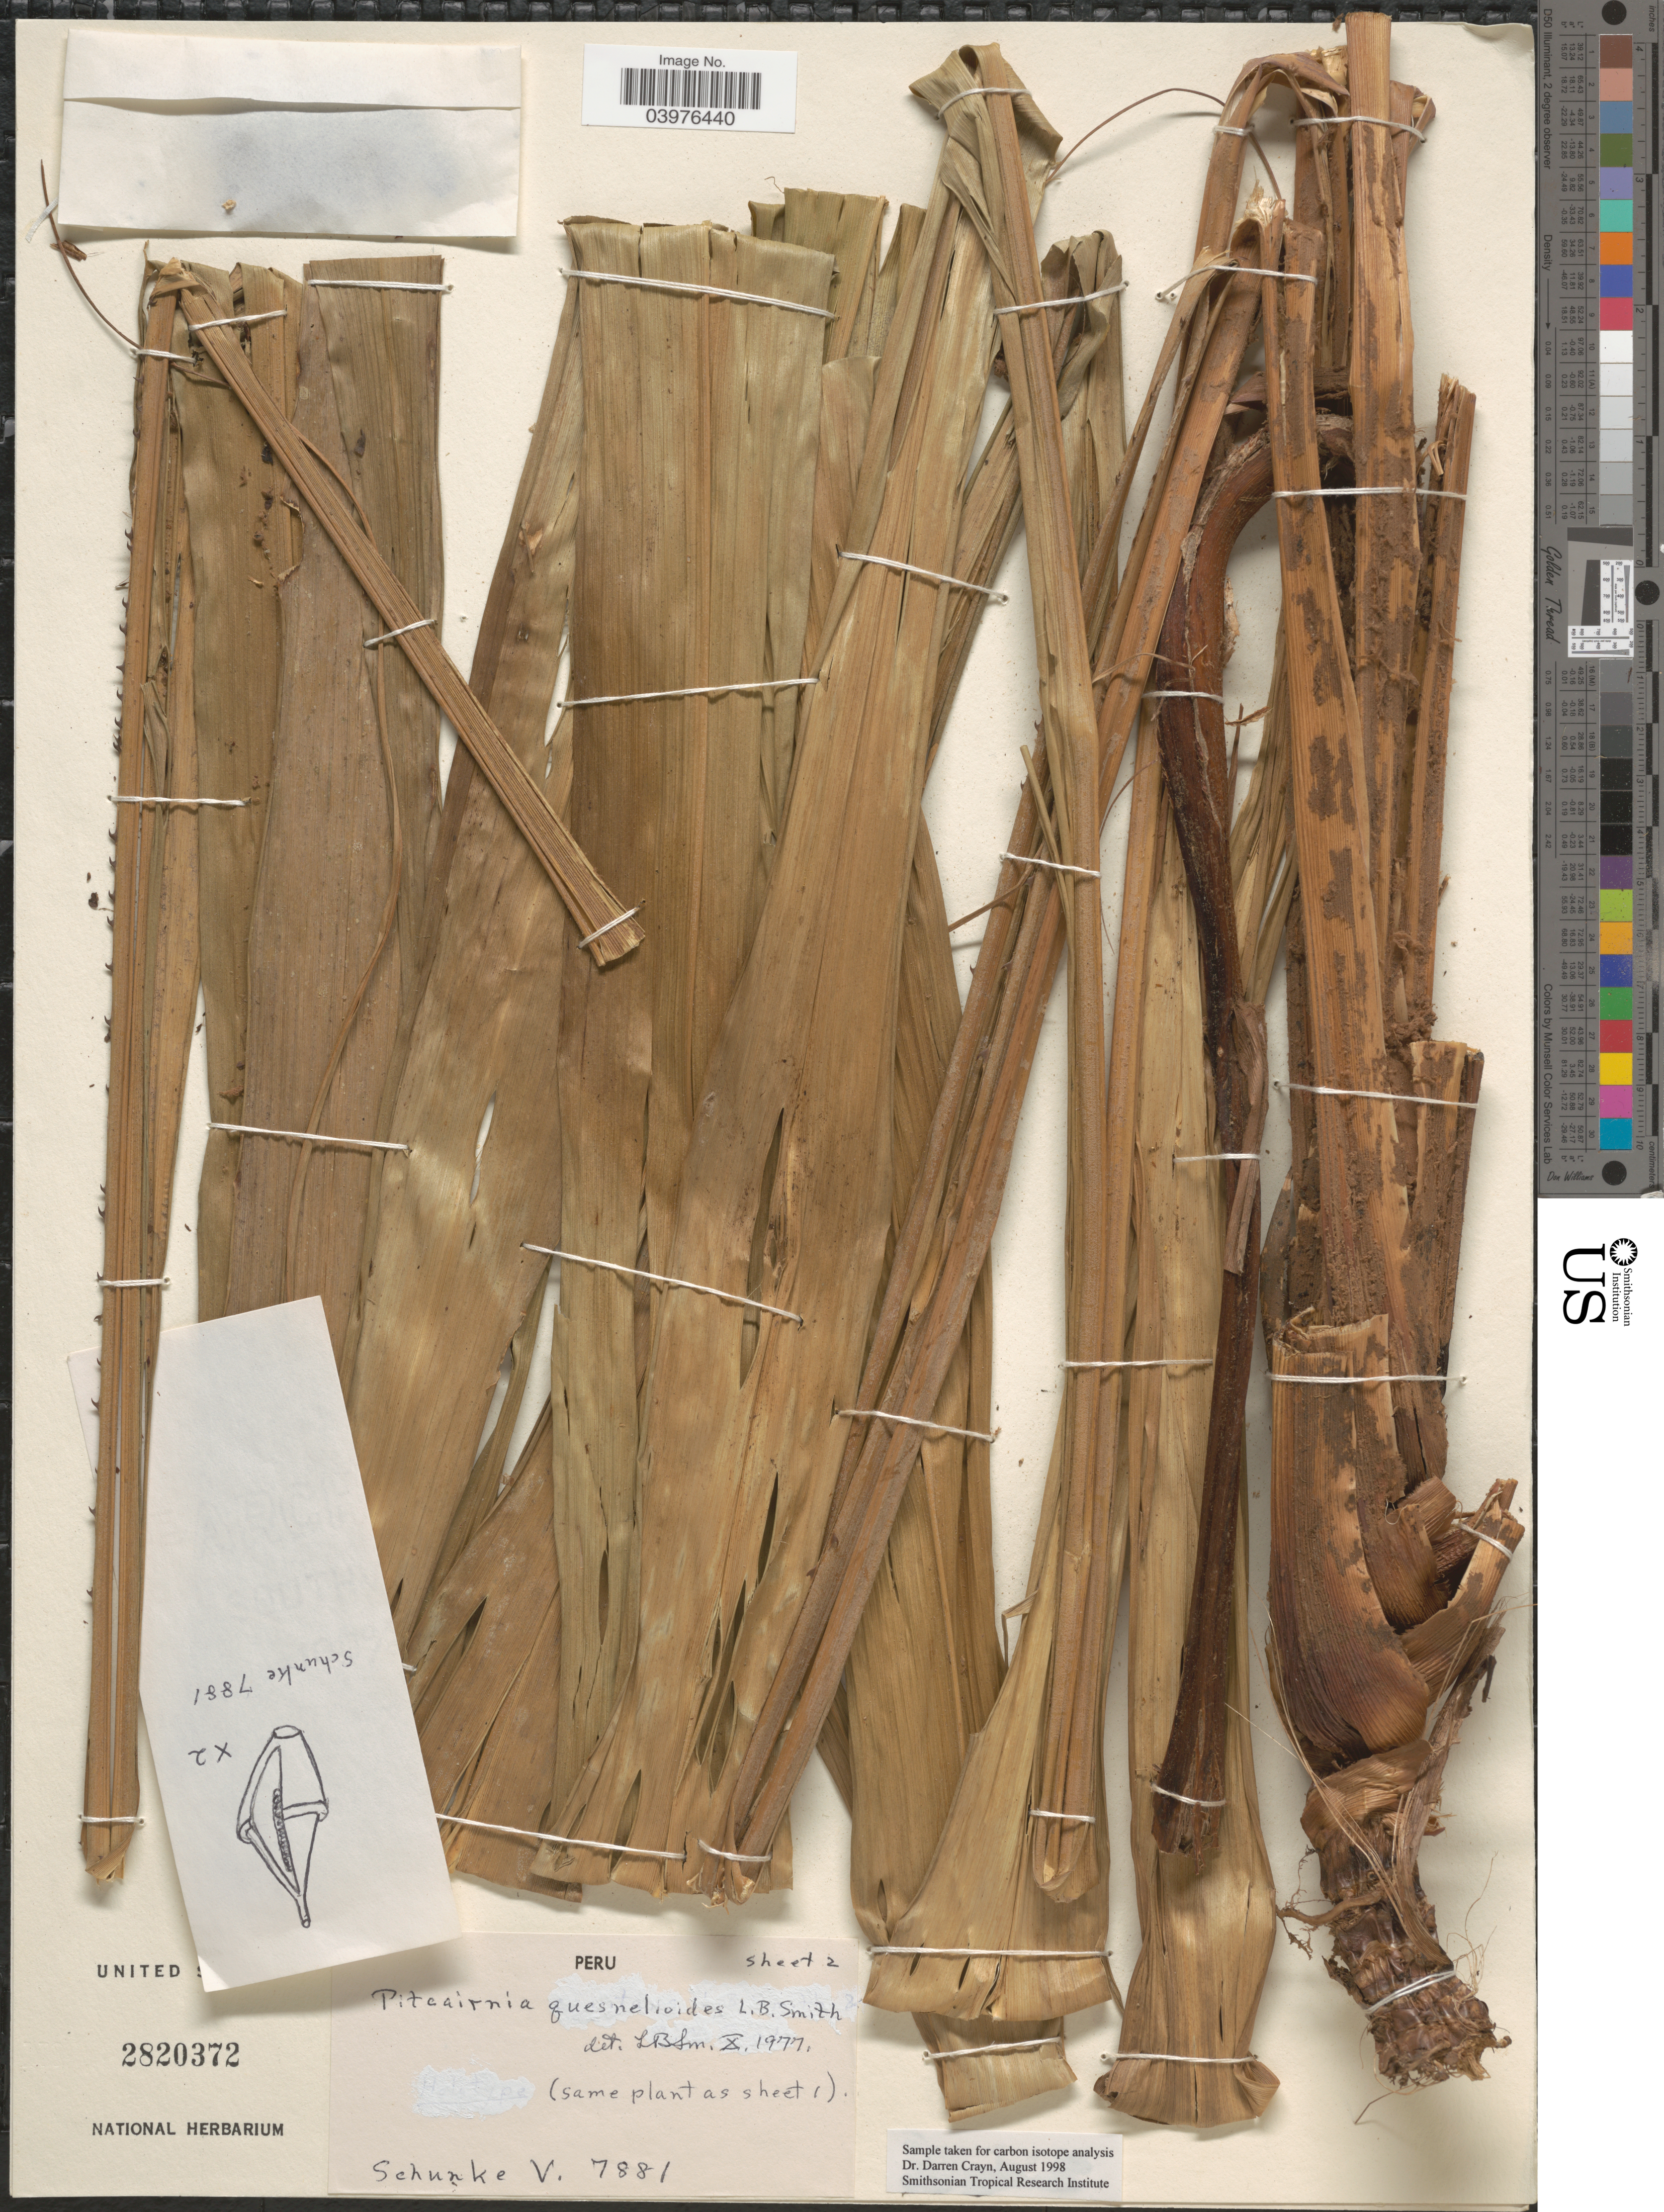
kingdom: Plantae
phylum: Tracheophyta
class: Liliopsida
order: Poales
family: Bromeliaceae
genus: Pitcairnia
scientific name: Pitcairnia quesnelioides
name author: L.B. Sm.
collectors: J. Schunke Vigo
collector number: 7881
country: Peru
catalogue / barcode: US 2820372